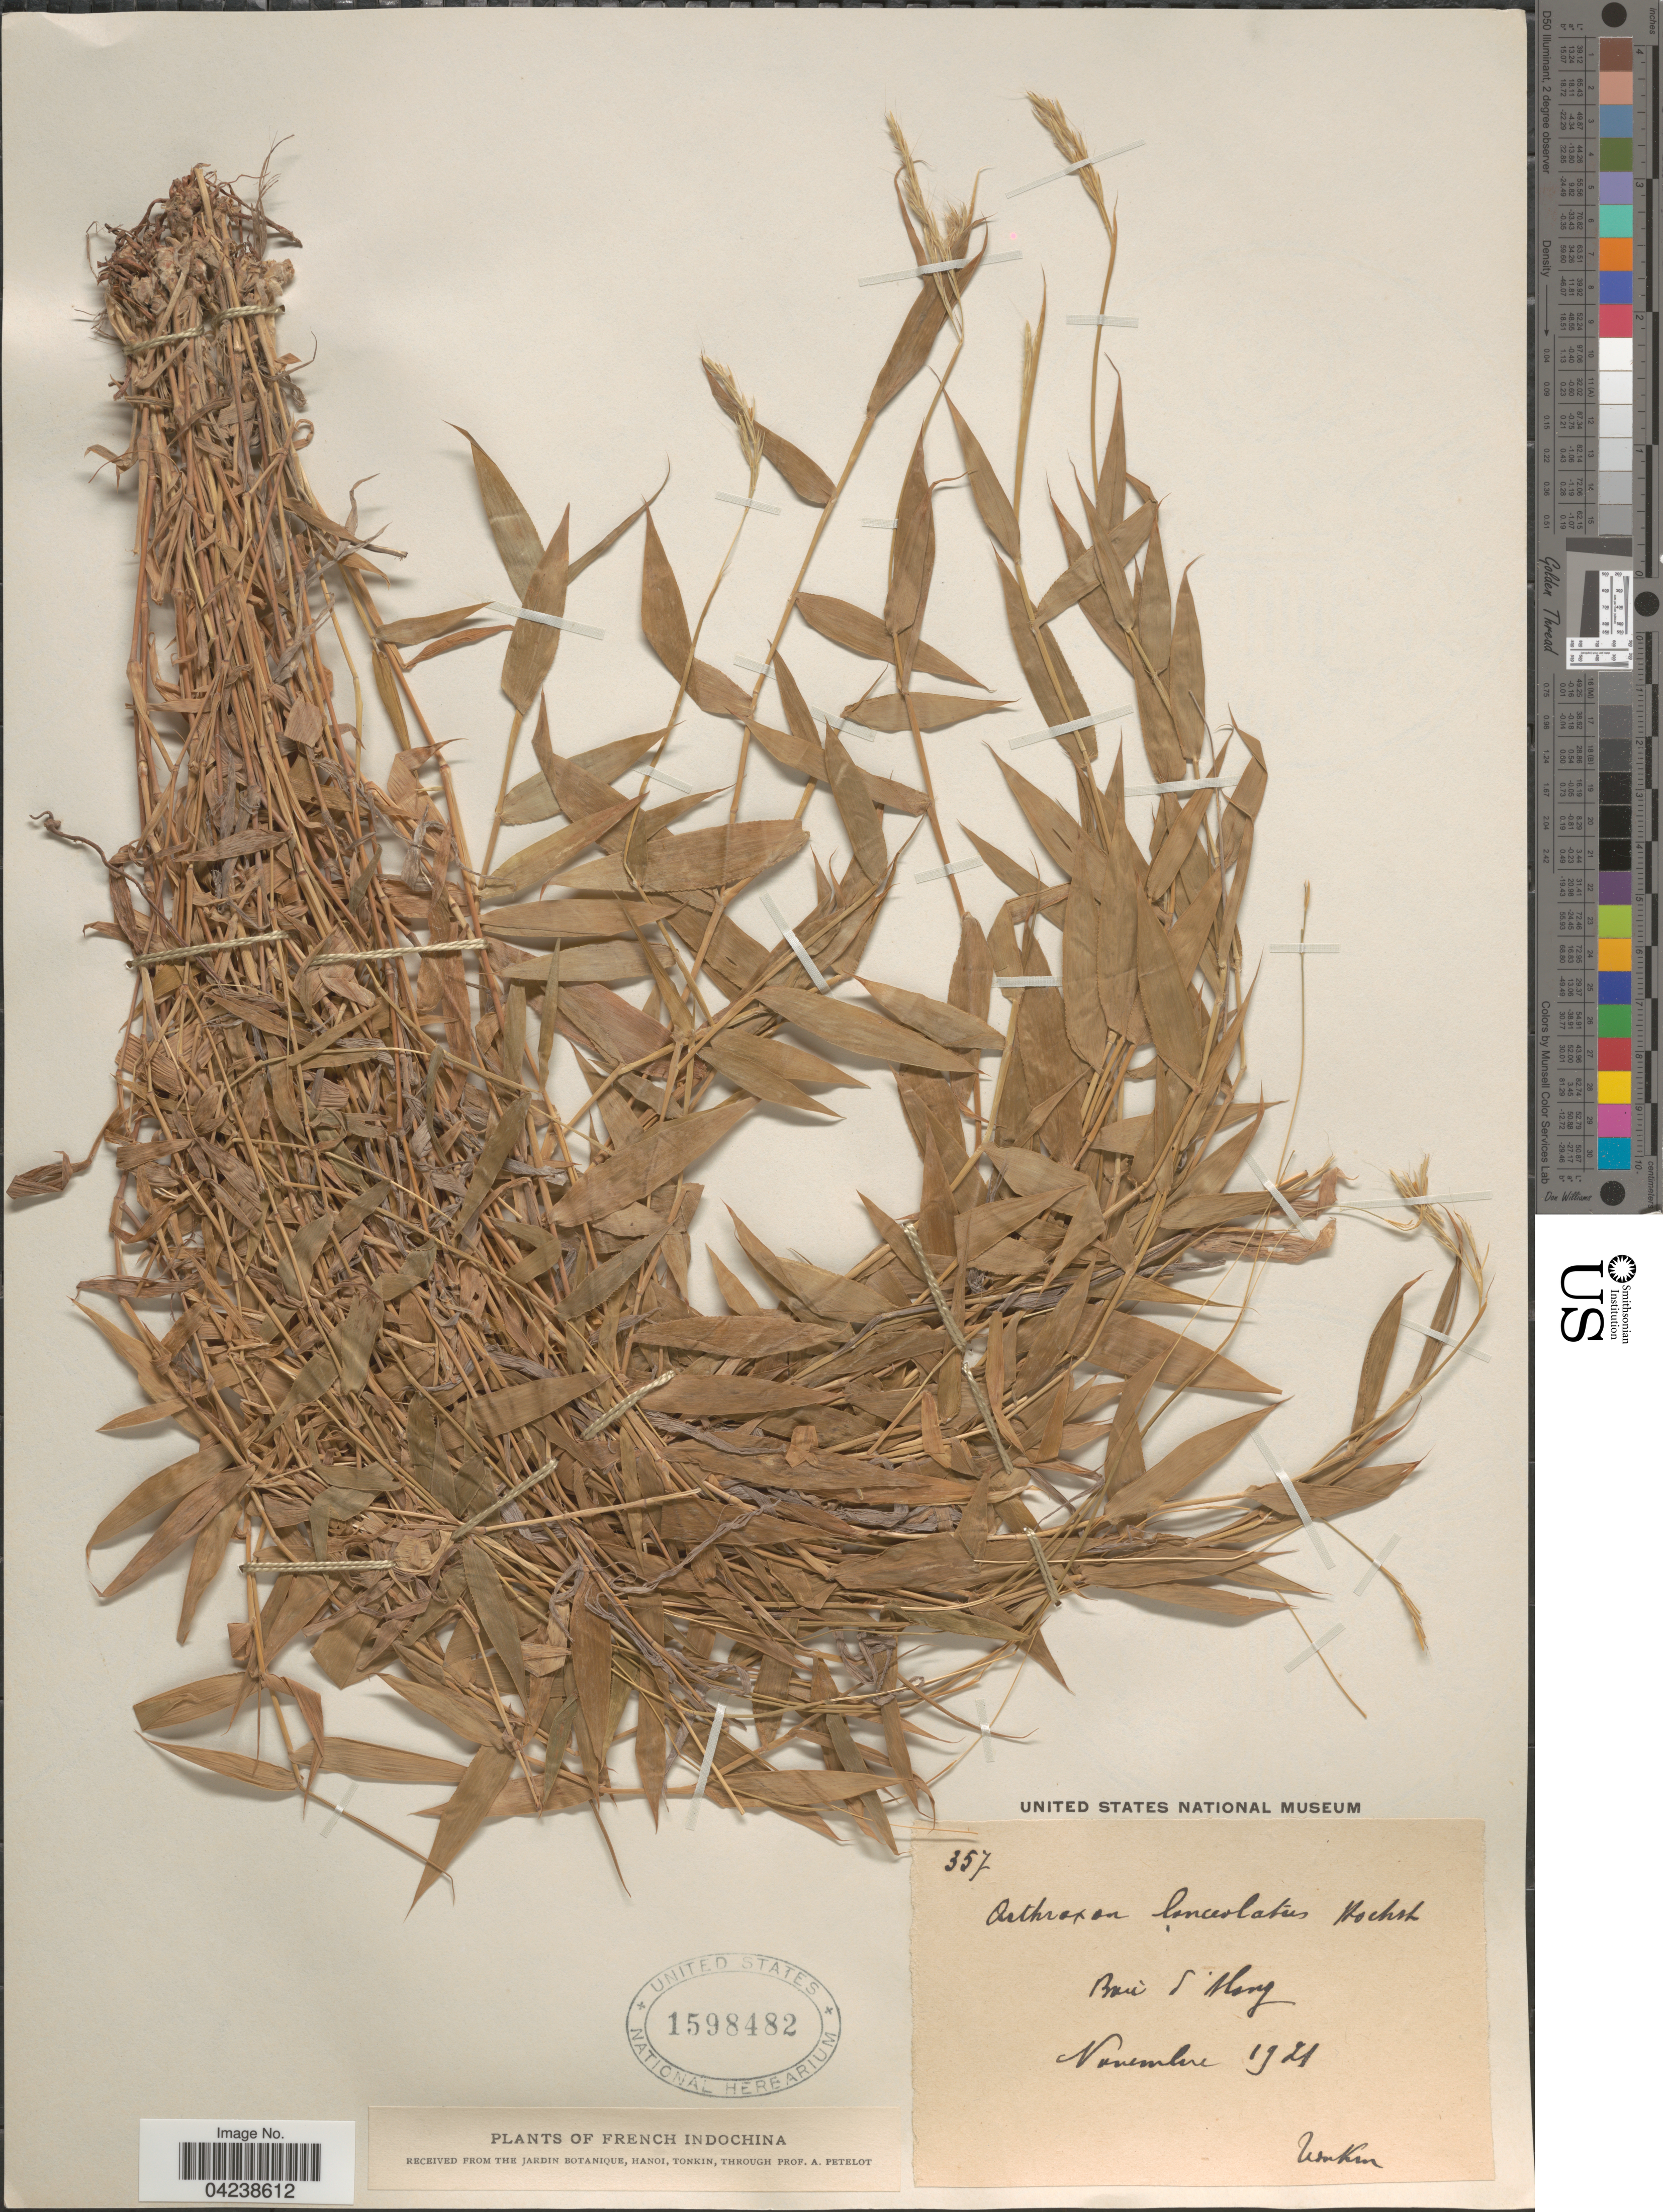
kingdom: Plantae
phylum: Tracheophyta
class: Liliopsida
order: Poales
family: Poaceae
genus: Arthraxon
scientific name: Arthraxon lanceolatus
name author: (Roxb.) Hochst.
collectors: A. Petelot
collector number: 357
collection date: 1921-11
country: Vietnam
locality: French Indochina. Baie d'Along. Tonkin.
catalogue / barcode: US 1598482